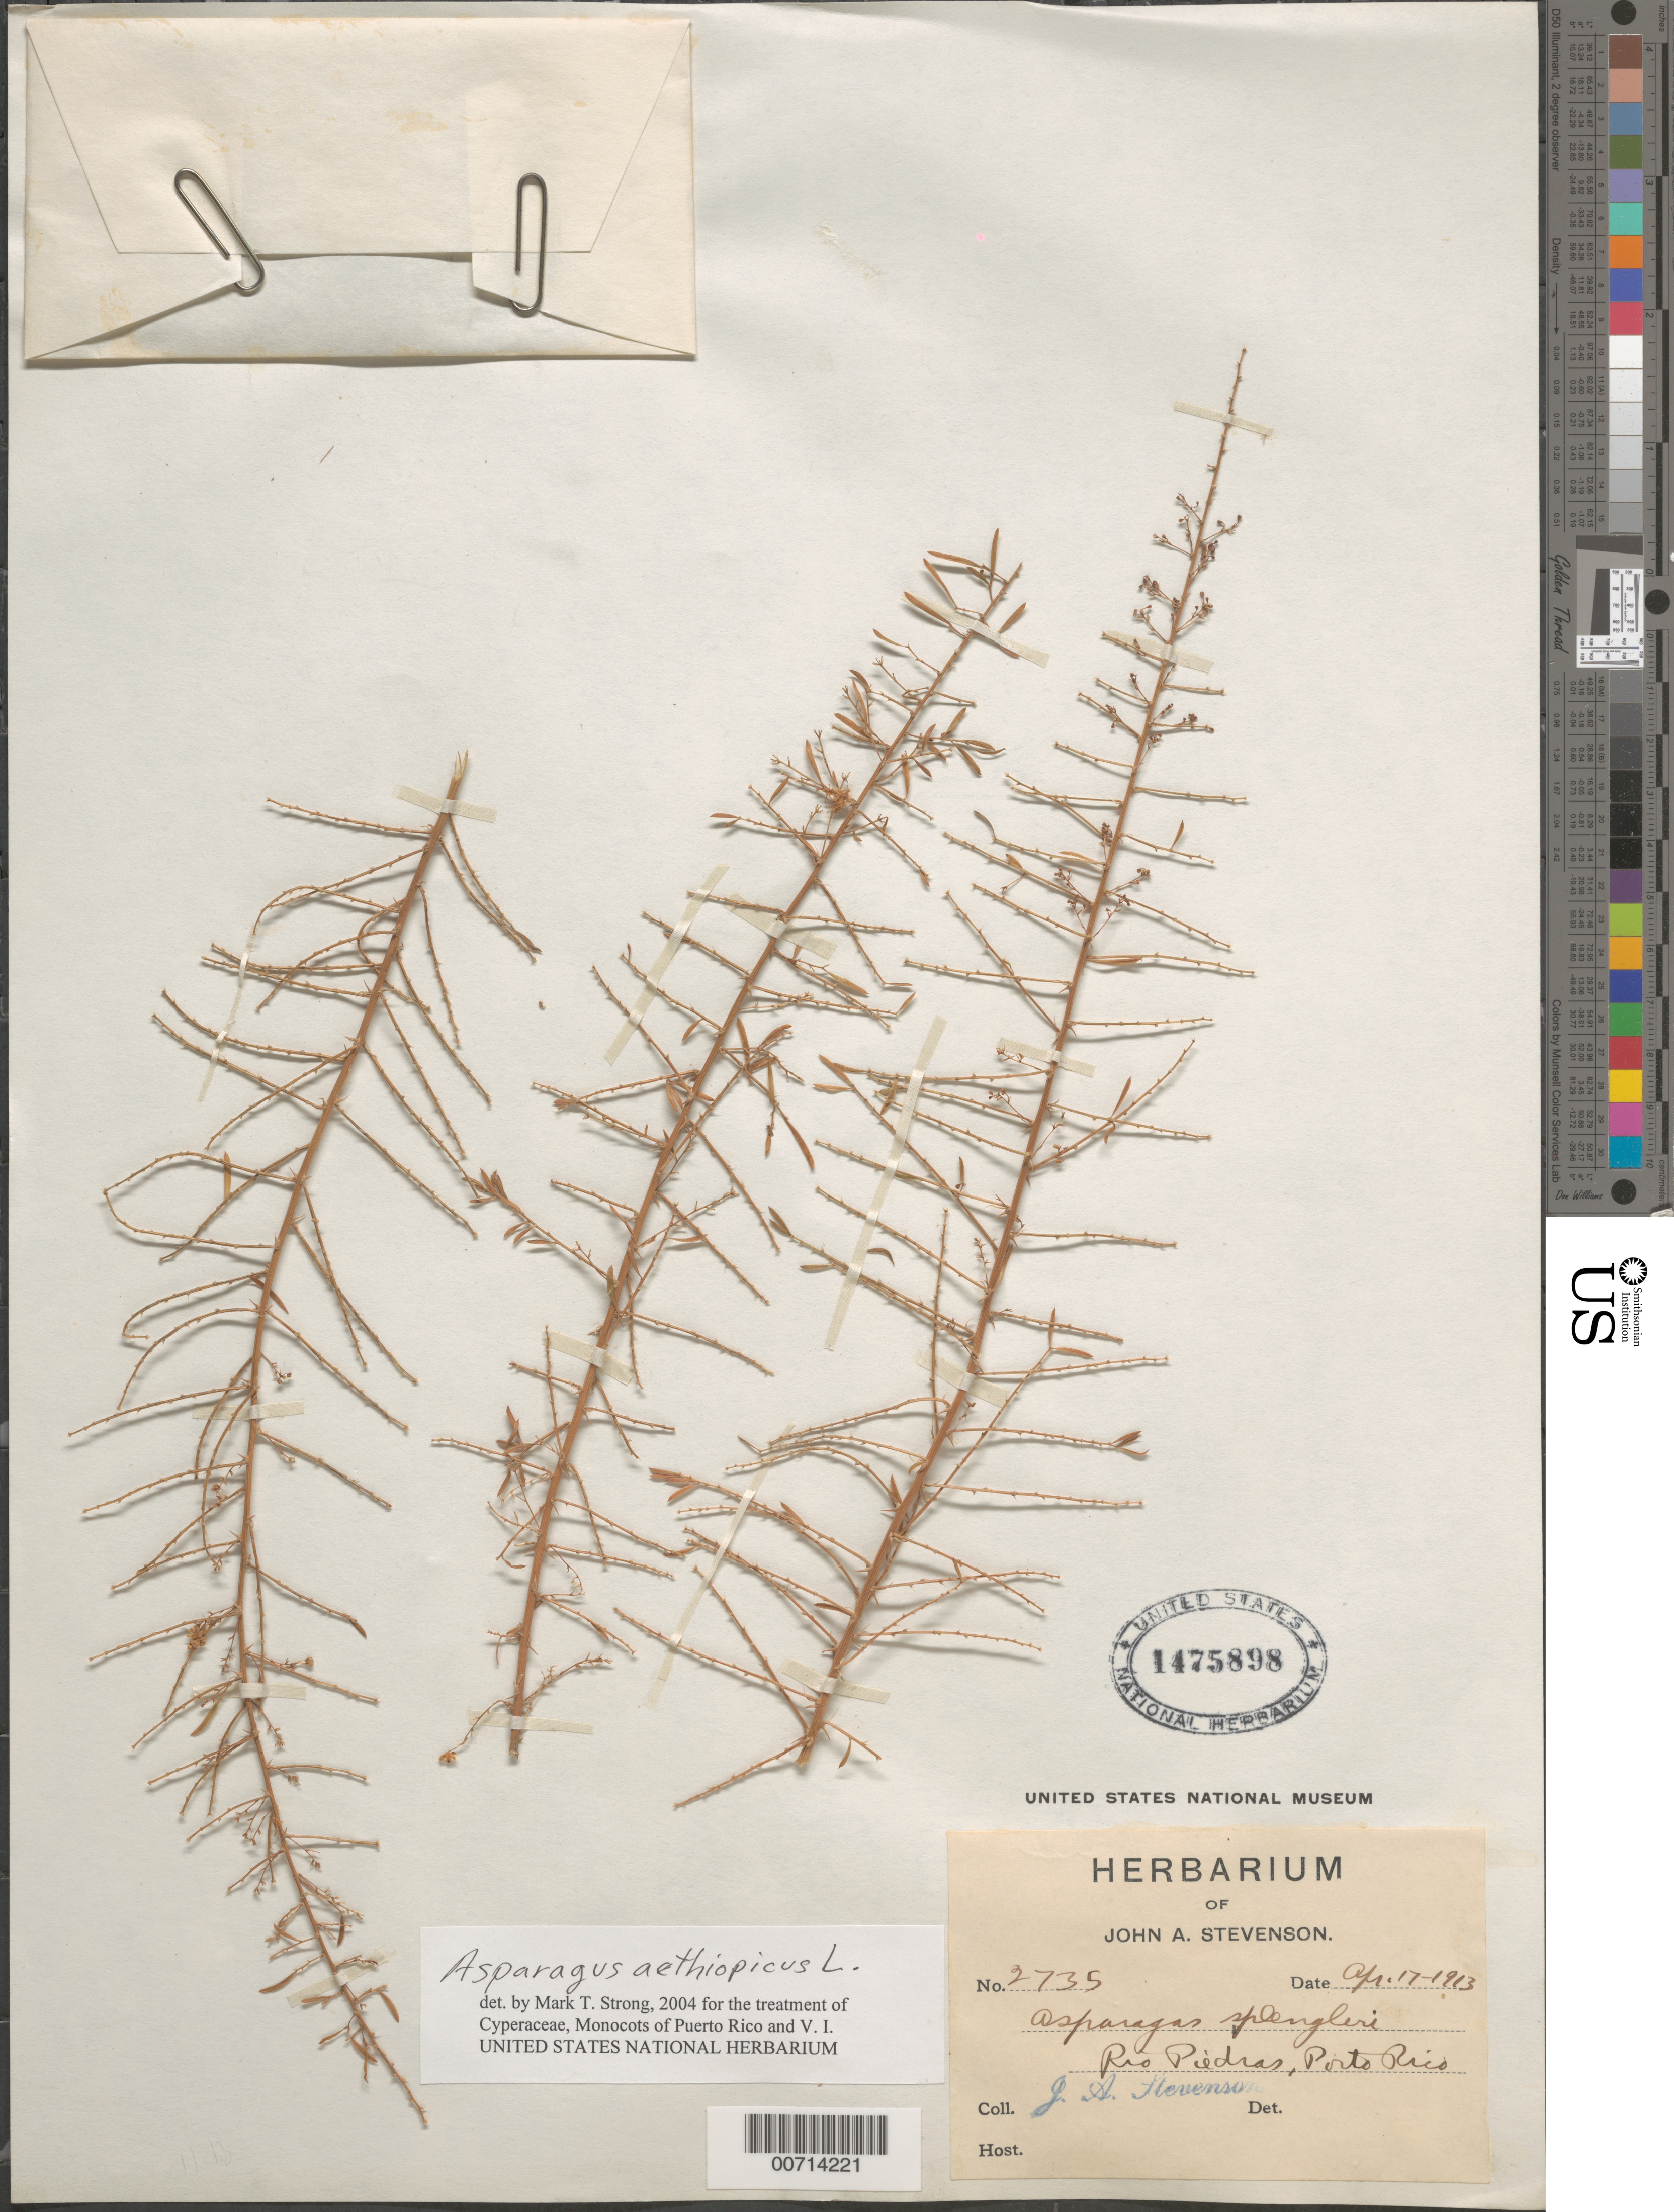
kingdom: Plantae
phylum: Tracheophyta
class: Liliopsida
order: Asparagales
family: Asparagaceae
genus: Asparagus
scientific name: Asparagus aethiopicus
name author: L.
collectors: J. Stevenson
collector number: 2735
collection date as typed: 17 Apr 1913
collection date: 1913-04-17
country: Puerto Rico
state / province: San Juan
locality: Rio Piedras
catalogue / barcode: US 1475898